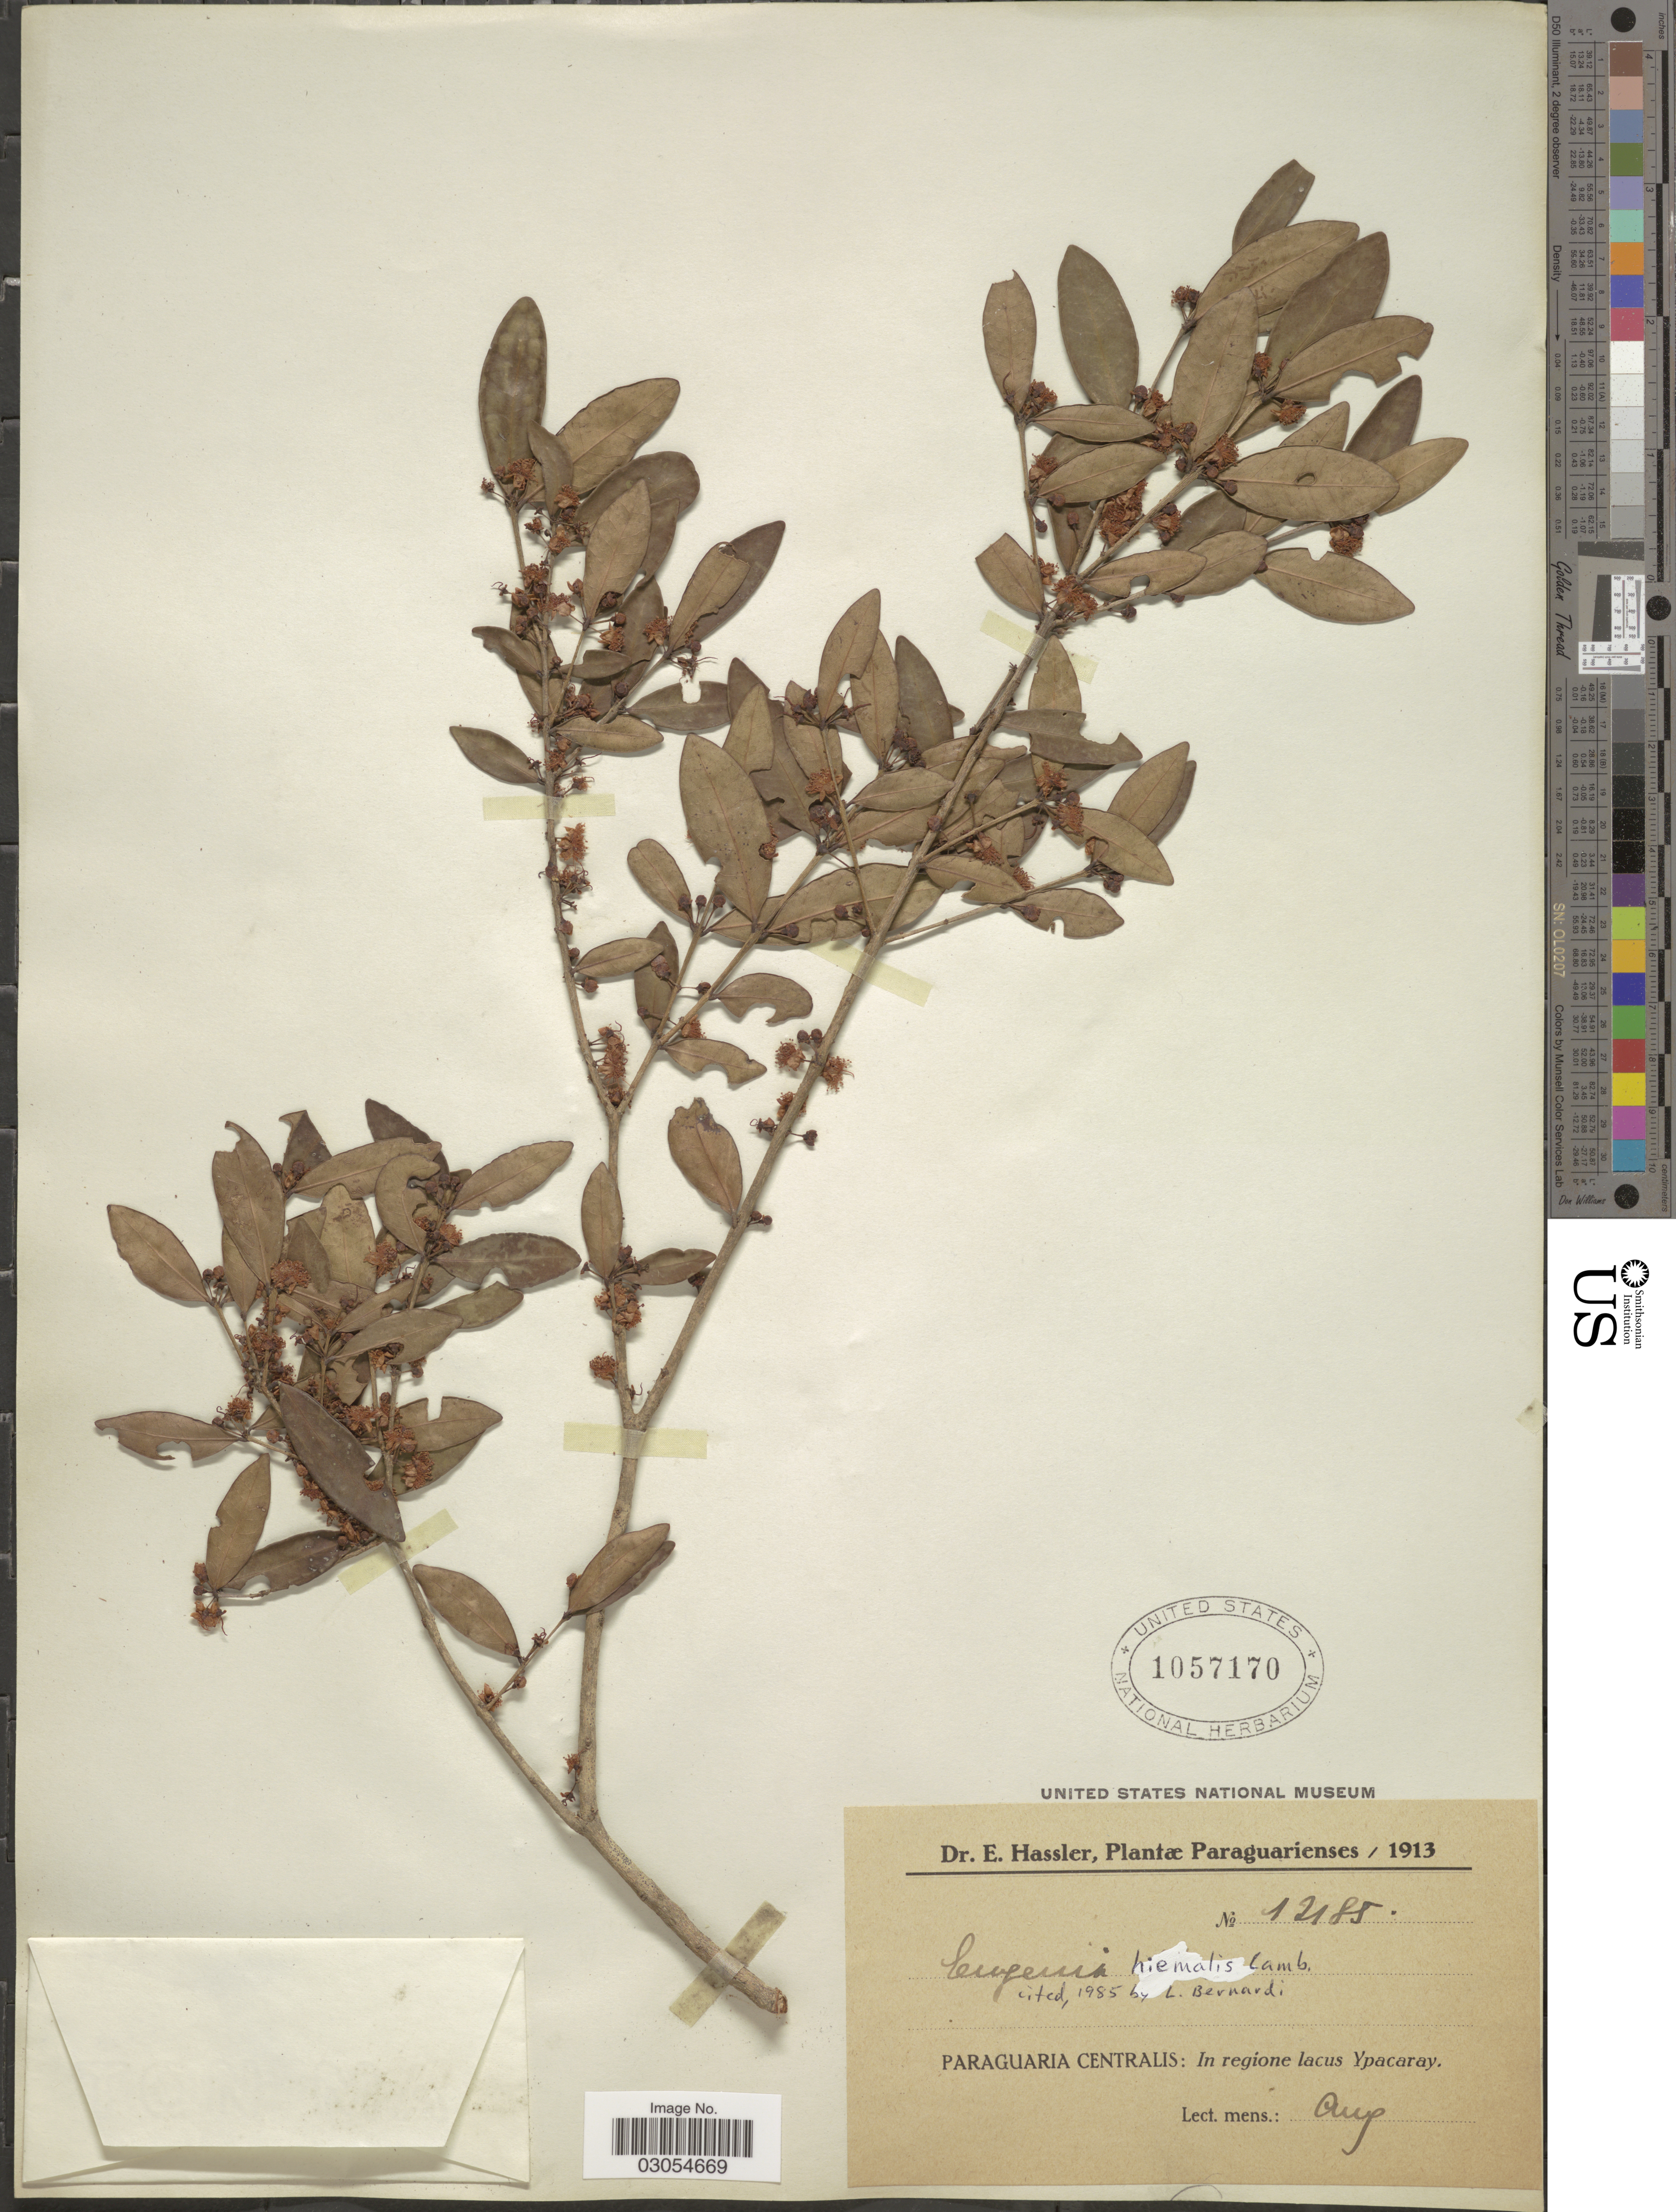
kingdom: Plantae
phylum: Tracheophyta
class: Magnoliopsida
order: Myrtales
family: Myrtaceae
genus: Eugenia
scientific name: Eugenia hiemalis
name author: Cambess.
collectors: E. Hassler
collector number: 12185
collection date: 1913-08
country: Paraguay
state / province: Paraguari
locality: Paraguaria Centralis: In regione lacus Ypacaray.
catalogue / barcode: US 1057170